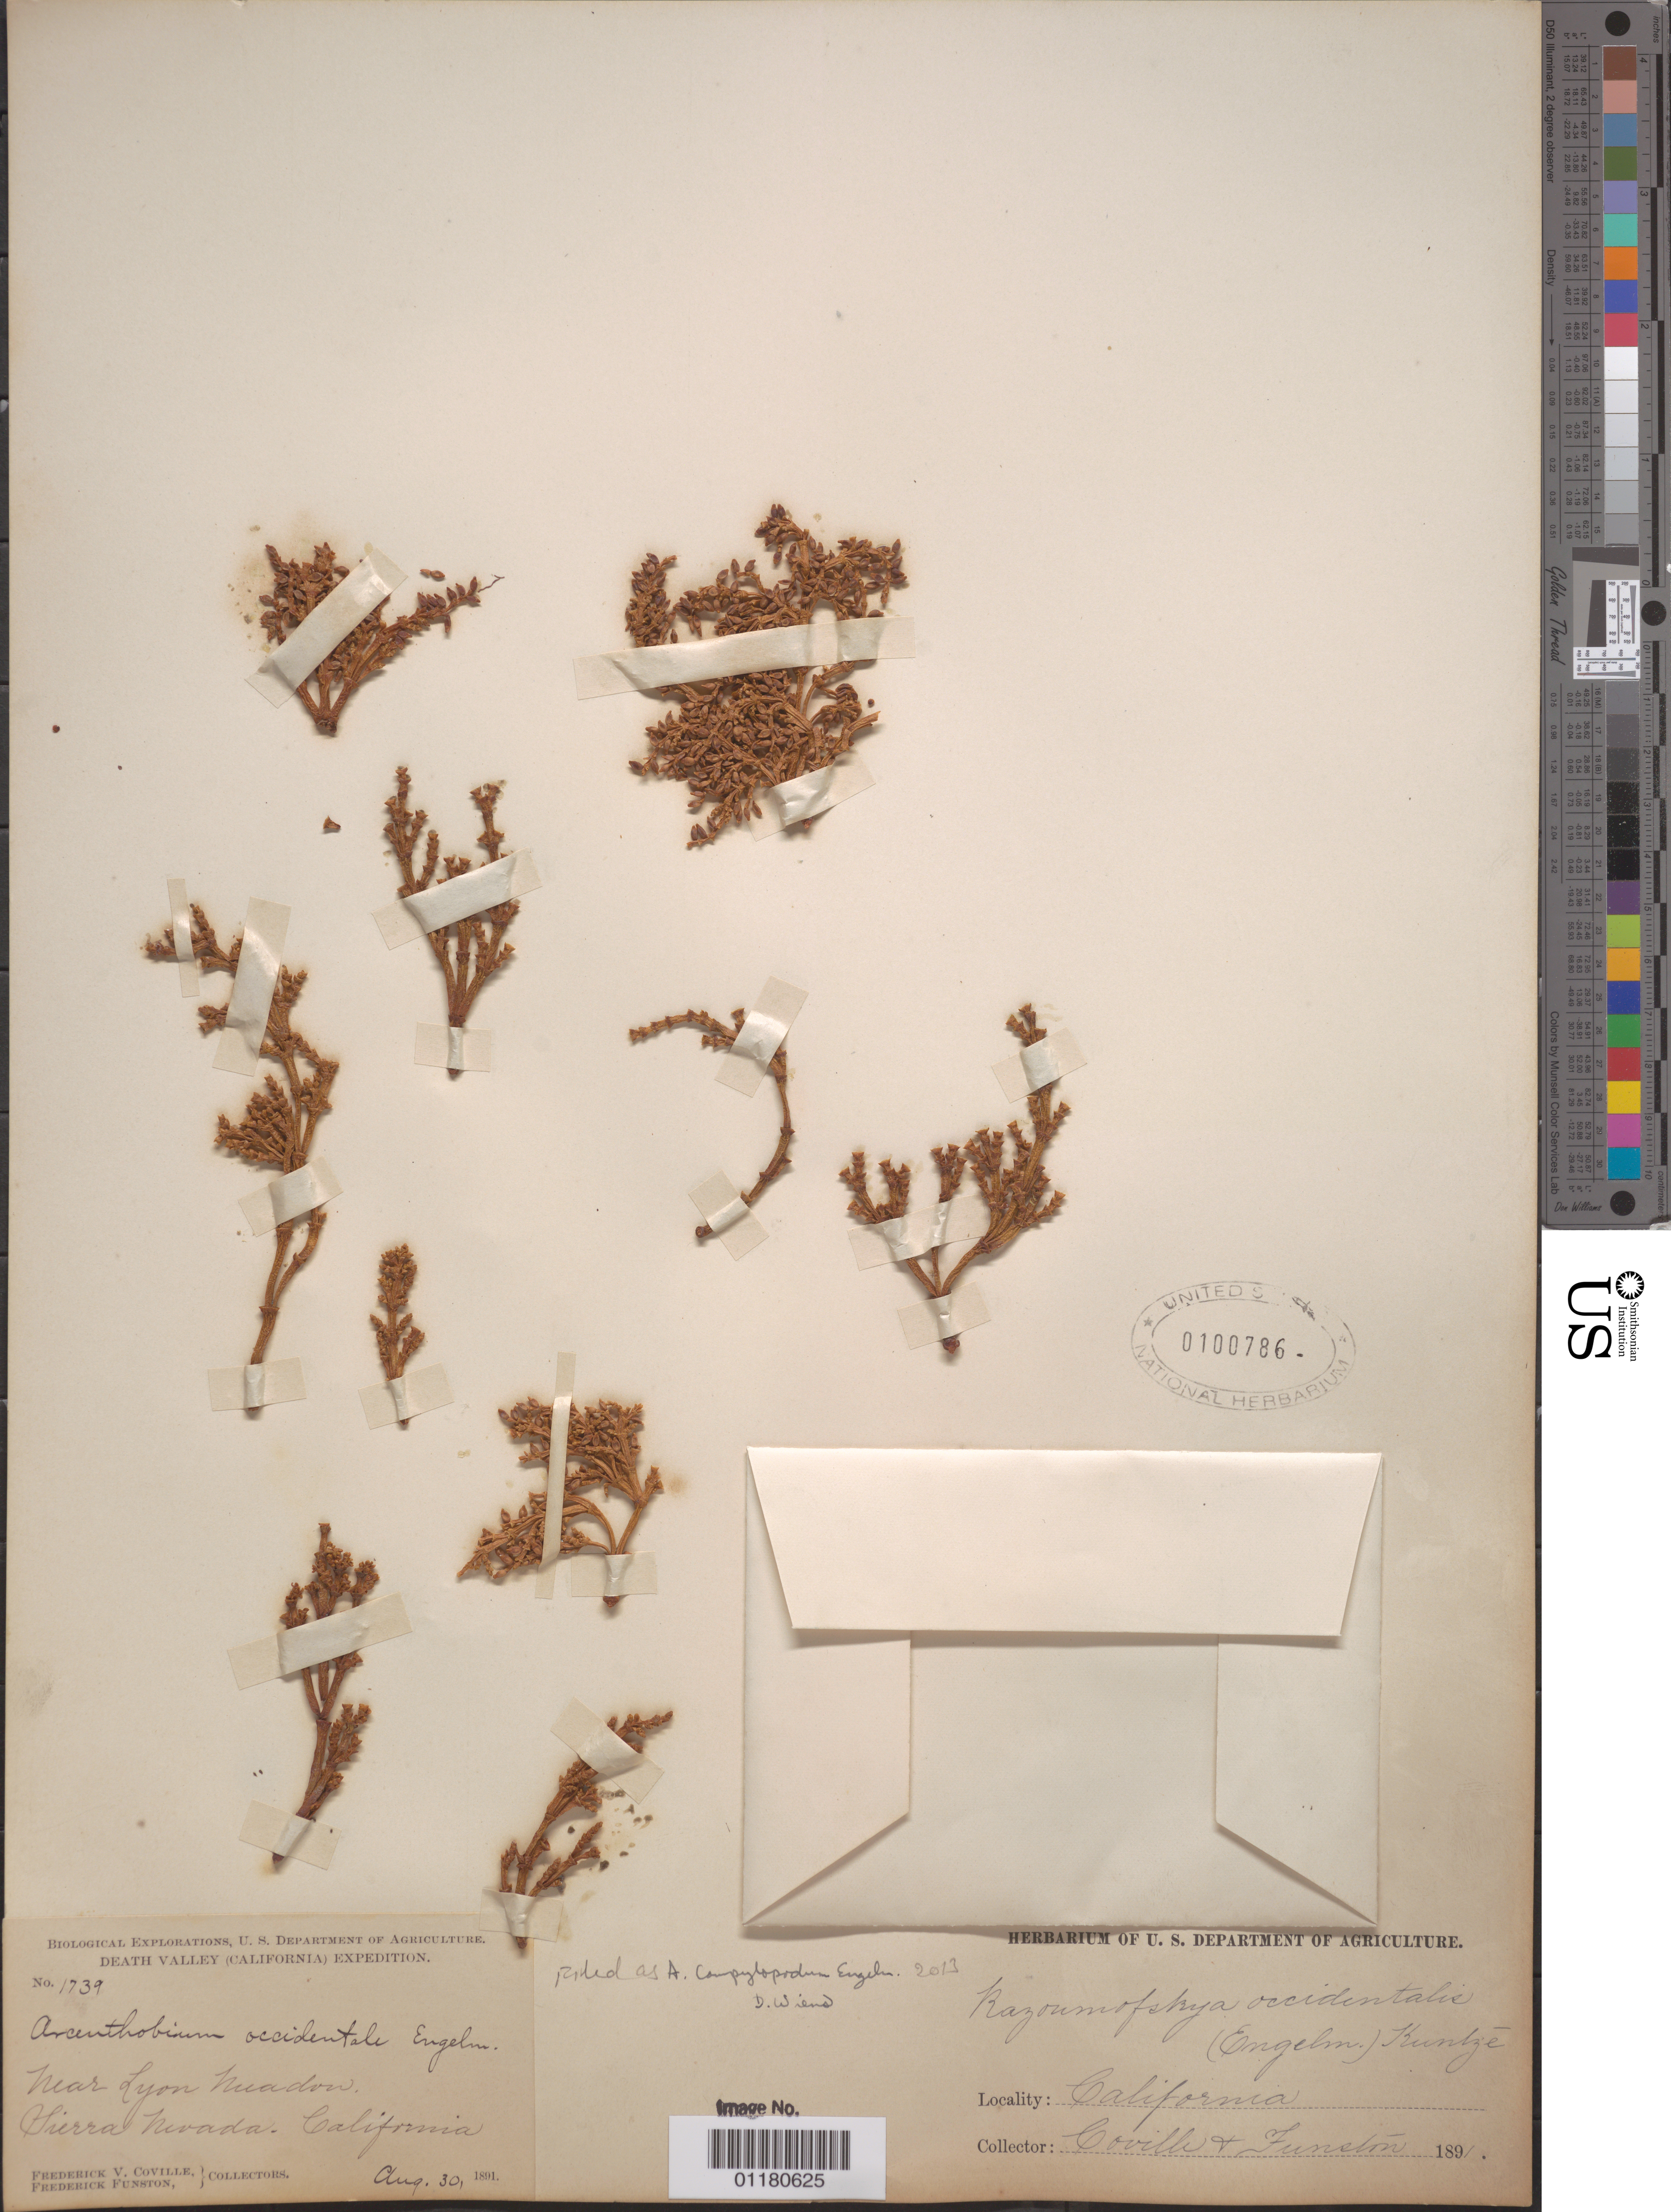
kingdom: Plantae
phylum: Tracheophyta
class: Magnoliopsida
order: Santalales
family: Viscaceae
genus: Arceuthobium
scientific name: Arceuthobium campylopodum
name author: Engelm.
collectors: F. V. Coville & F. Funston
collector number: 1739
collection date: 1891-08-30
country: United States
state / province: California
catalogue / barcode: US 100786